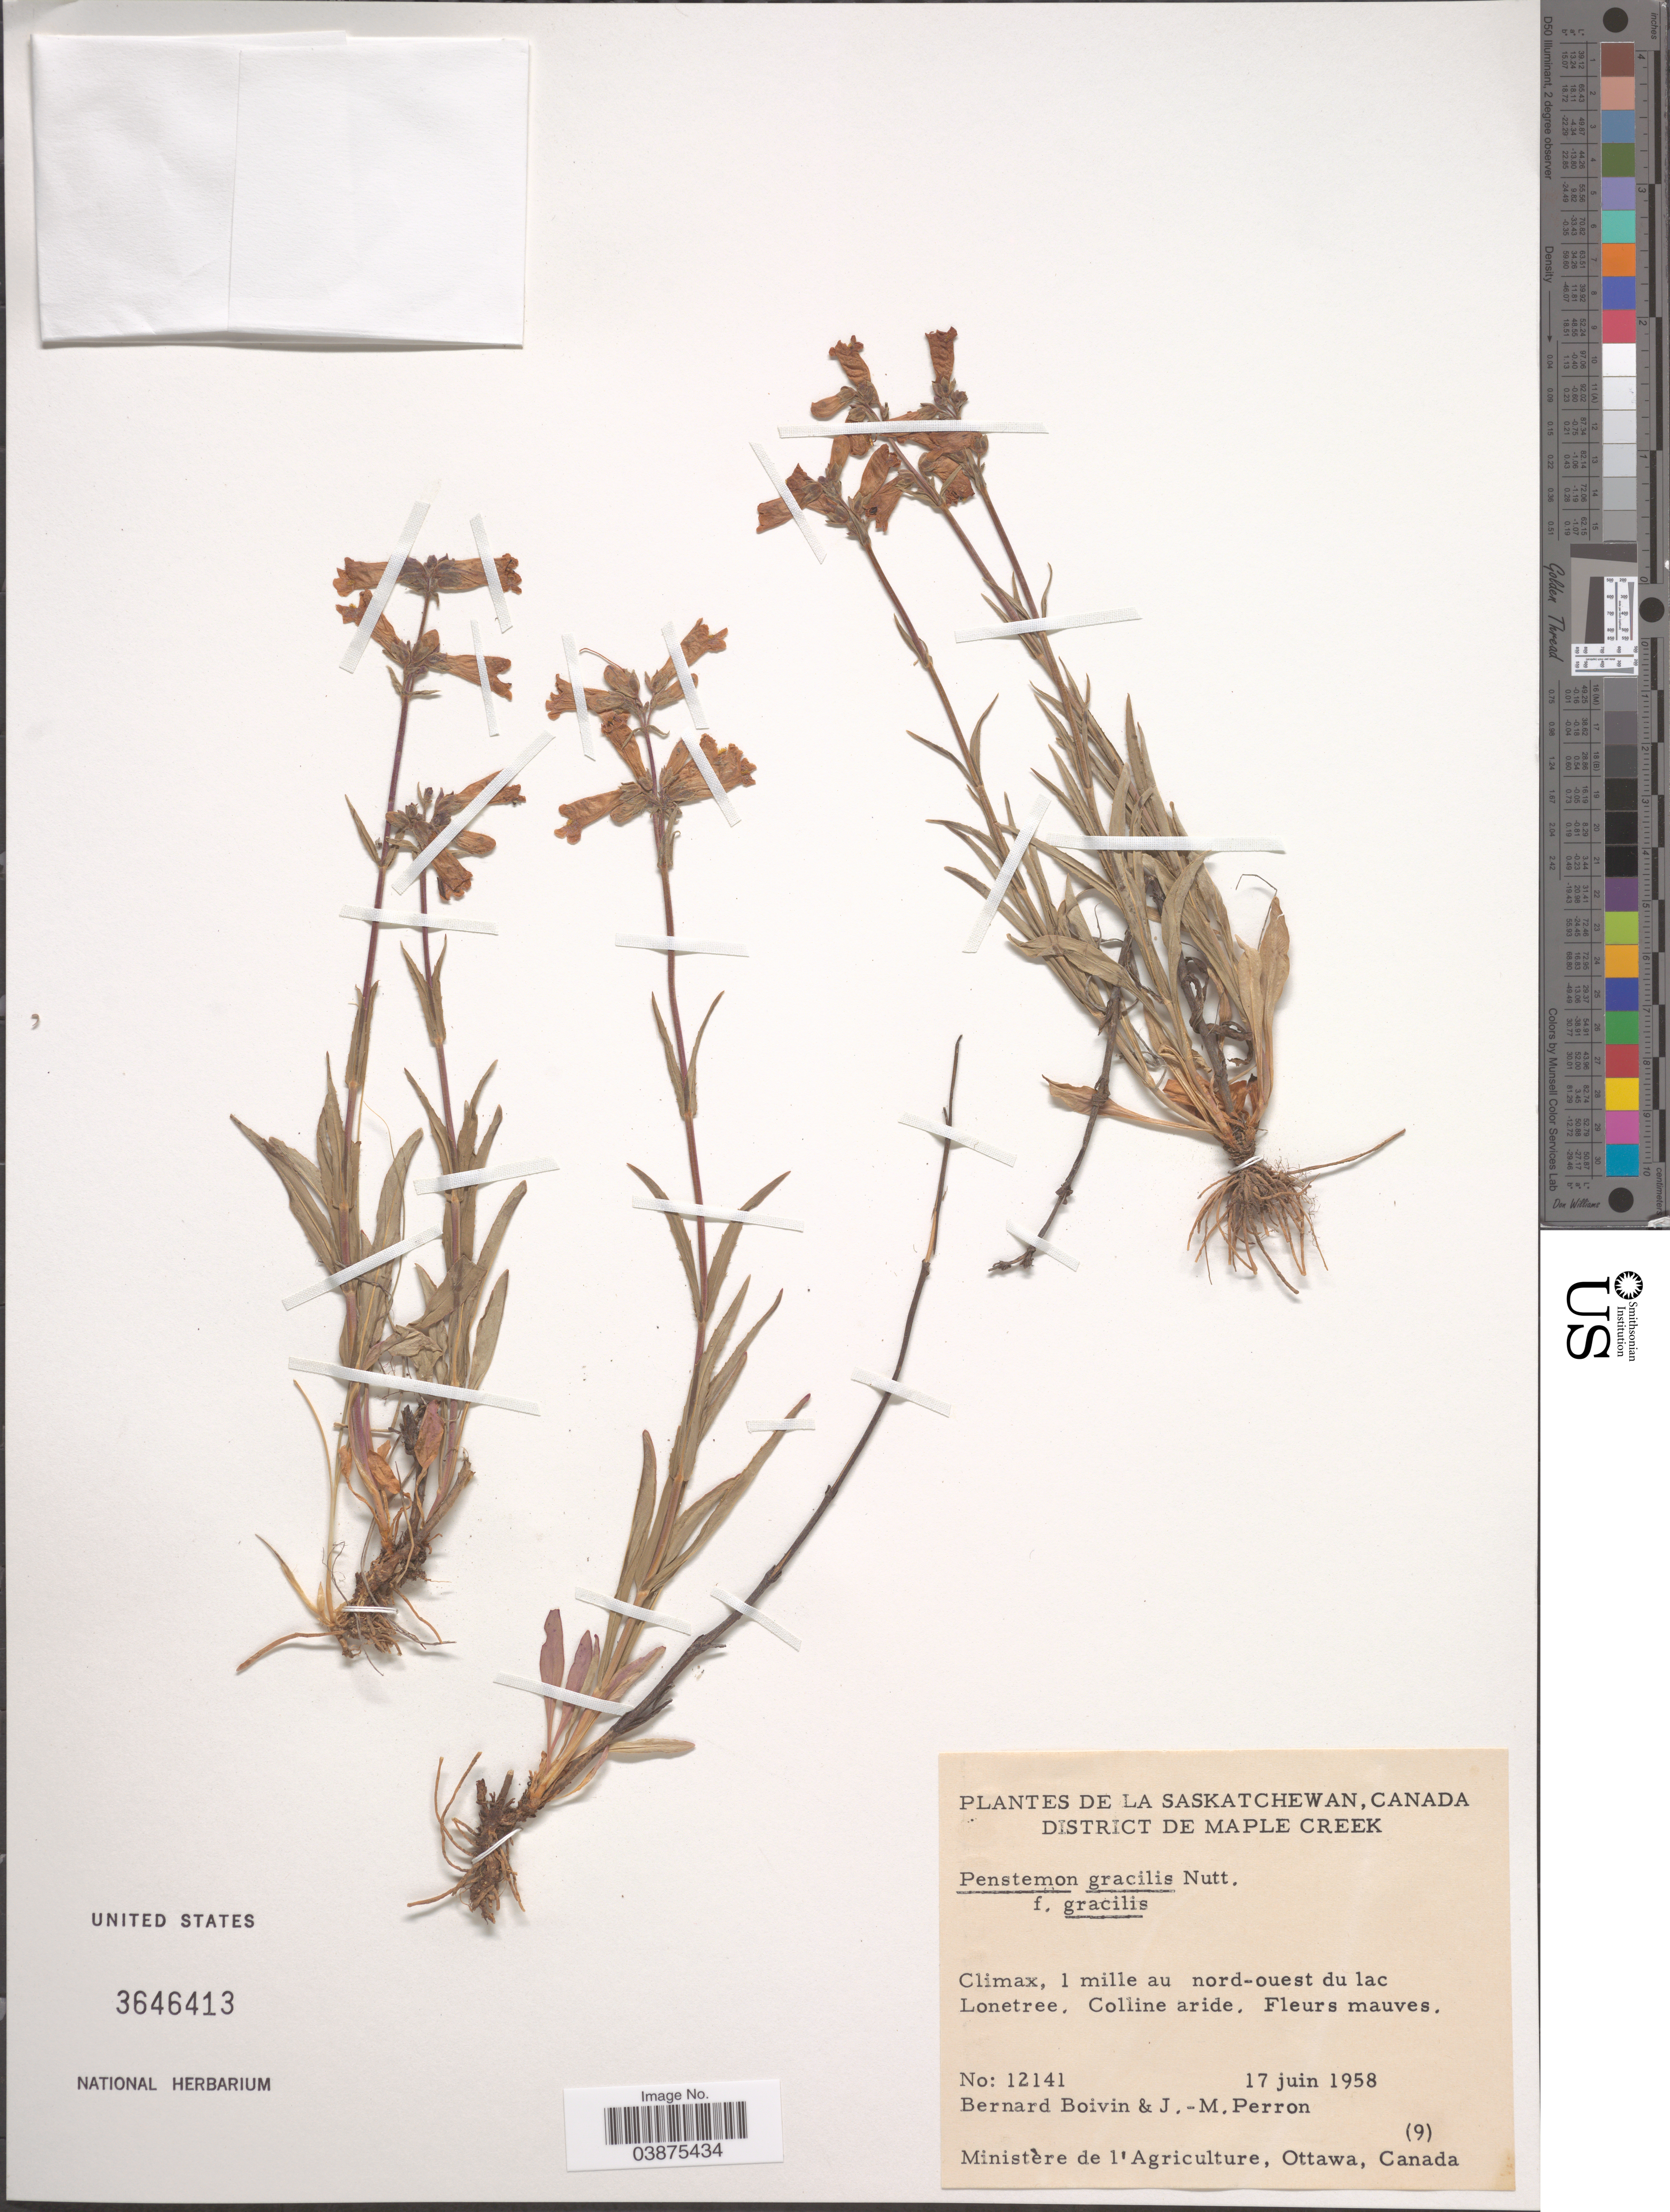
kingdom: Plantae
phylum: Tracheophyta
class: Magnoliopsida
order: Lamiales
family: Plantaginaceae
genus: Penstemon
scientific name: Penstemon gracilis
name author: Nutt.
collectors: J. R. B. Boivin & J. Perron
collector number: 12141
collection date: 1958-06-17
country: Canada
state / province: Saskatchewan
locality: District de Maple Creek. Climax, 1 mille au nord-ouest du lac Lonetree, Colline aride.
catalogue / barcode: US 3646413